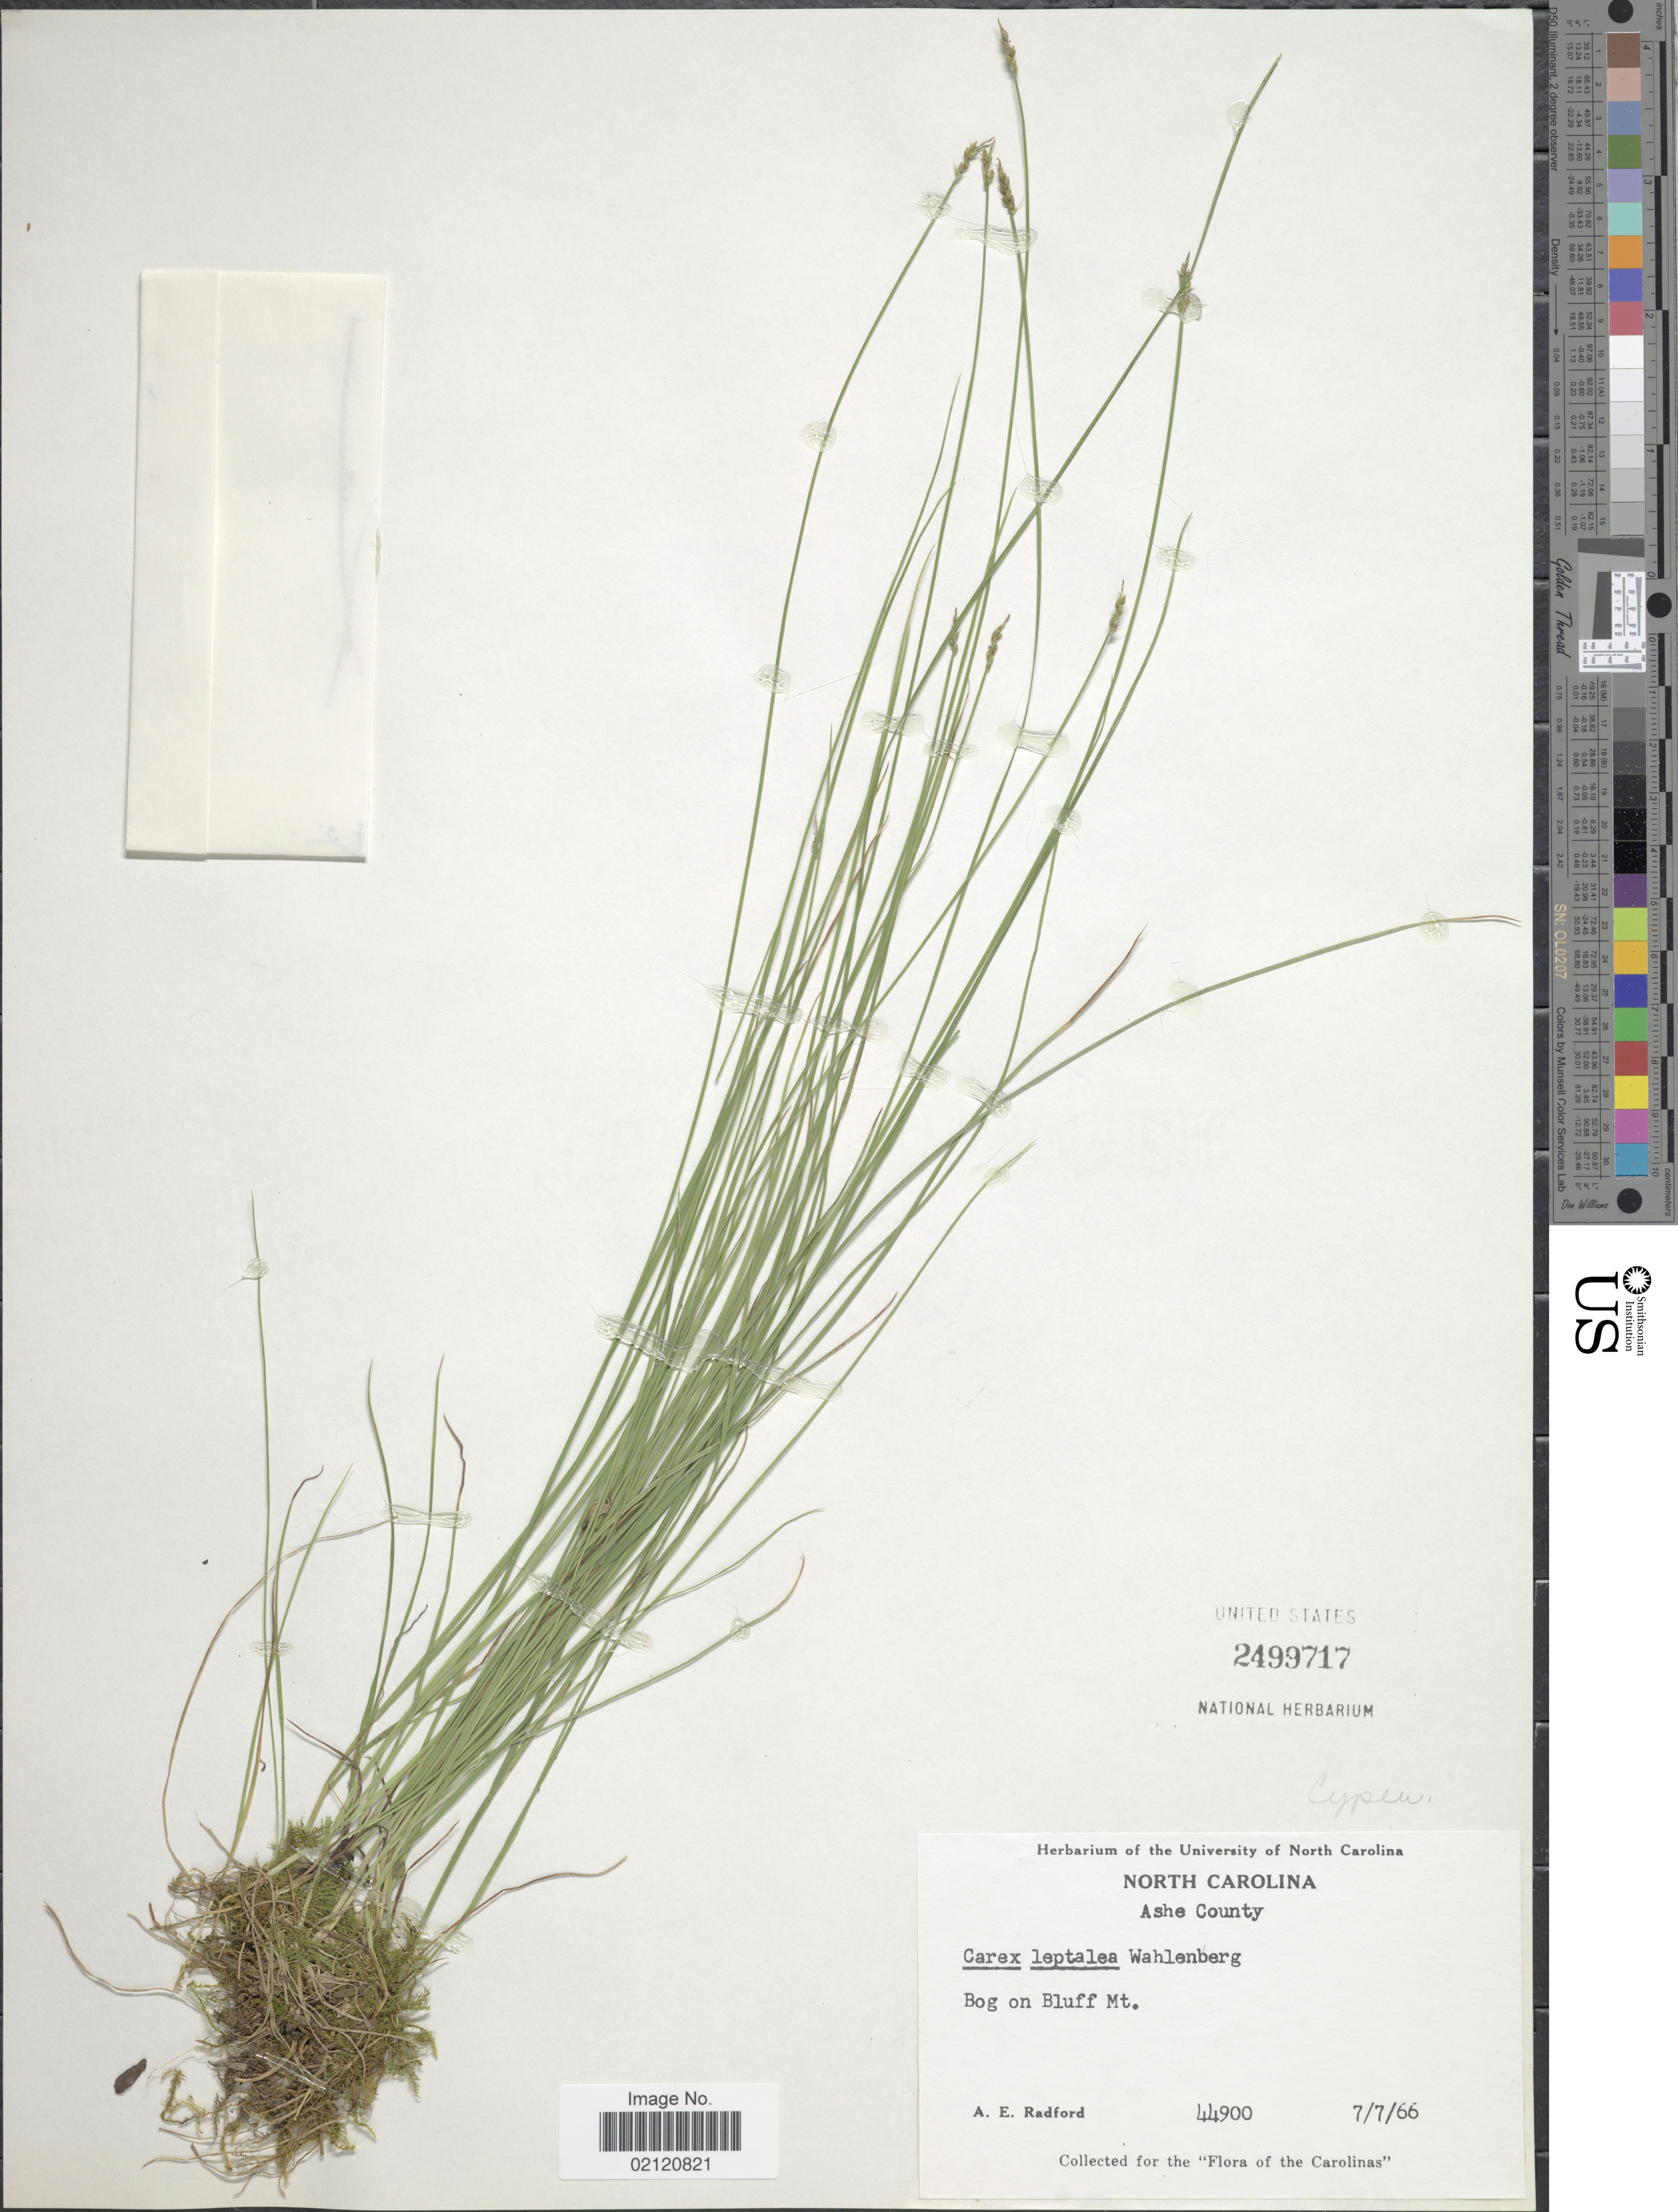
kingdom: Plantae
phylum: Tracheophyta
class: Liliopsida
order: Poales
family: Cyperaceae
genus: Carex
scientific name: Carex leptalea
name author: Wahlenb.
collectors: A. E. Radford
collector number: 44900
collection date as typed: Transcribed d/m/y: 7/7/66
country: United States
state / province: North Carolina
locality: Ashe County, Bog on Bluff Mt.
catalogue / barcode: US 2499717